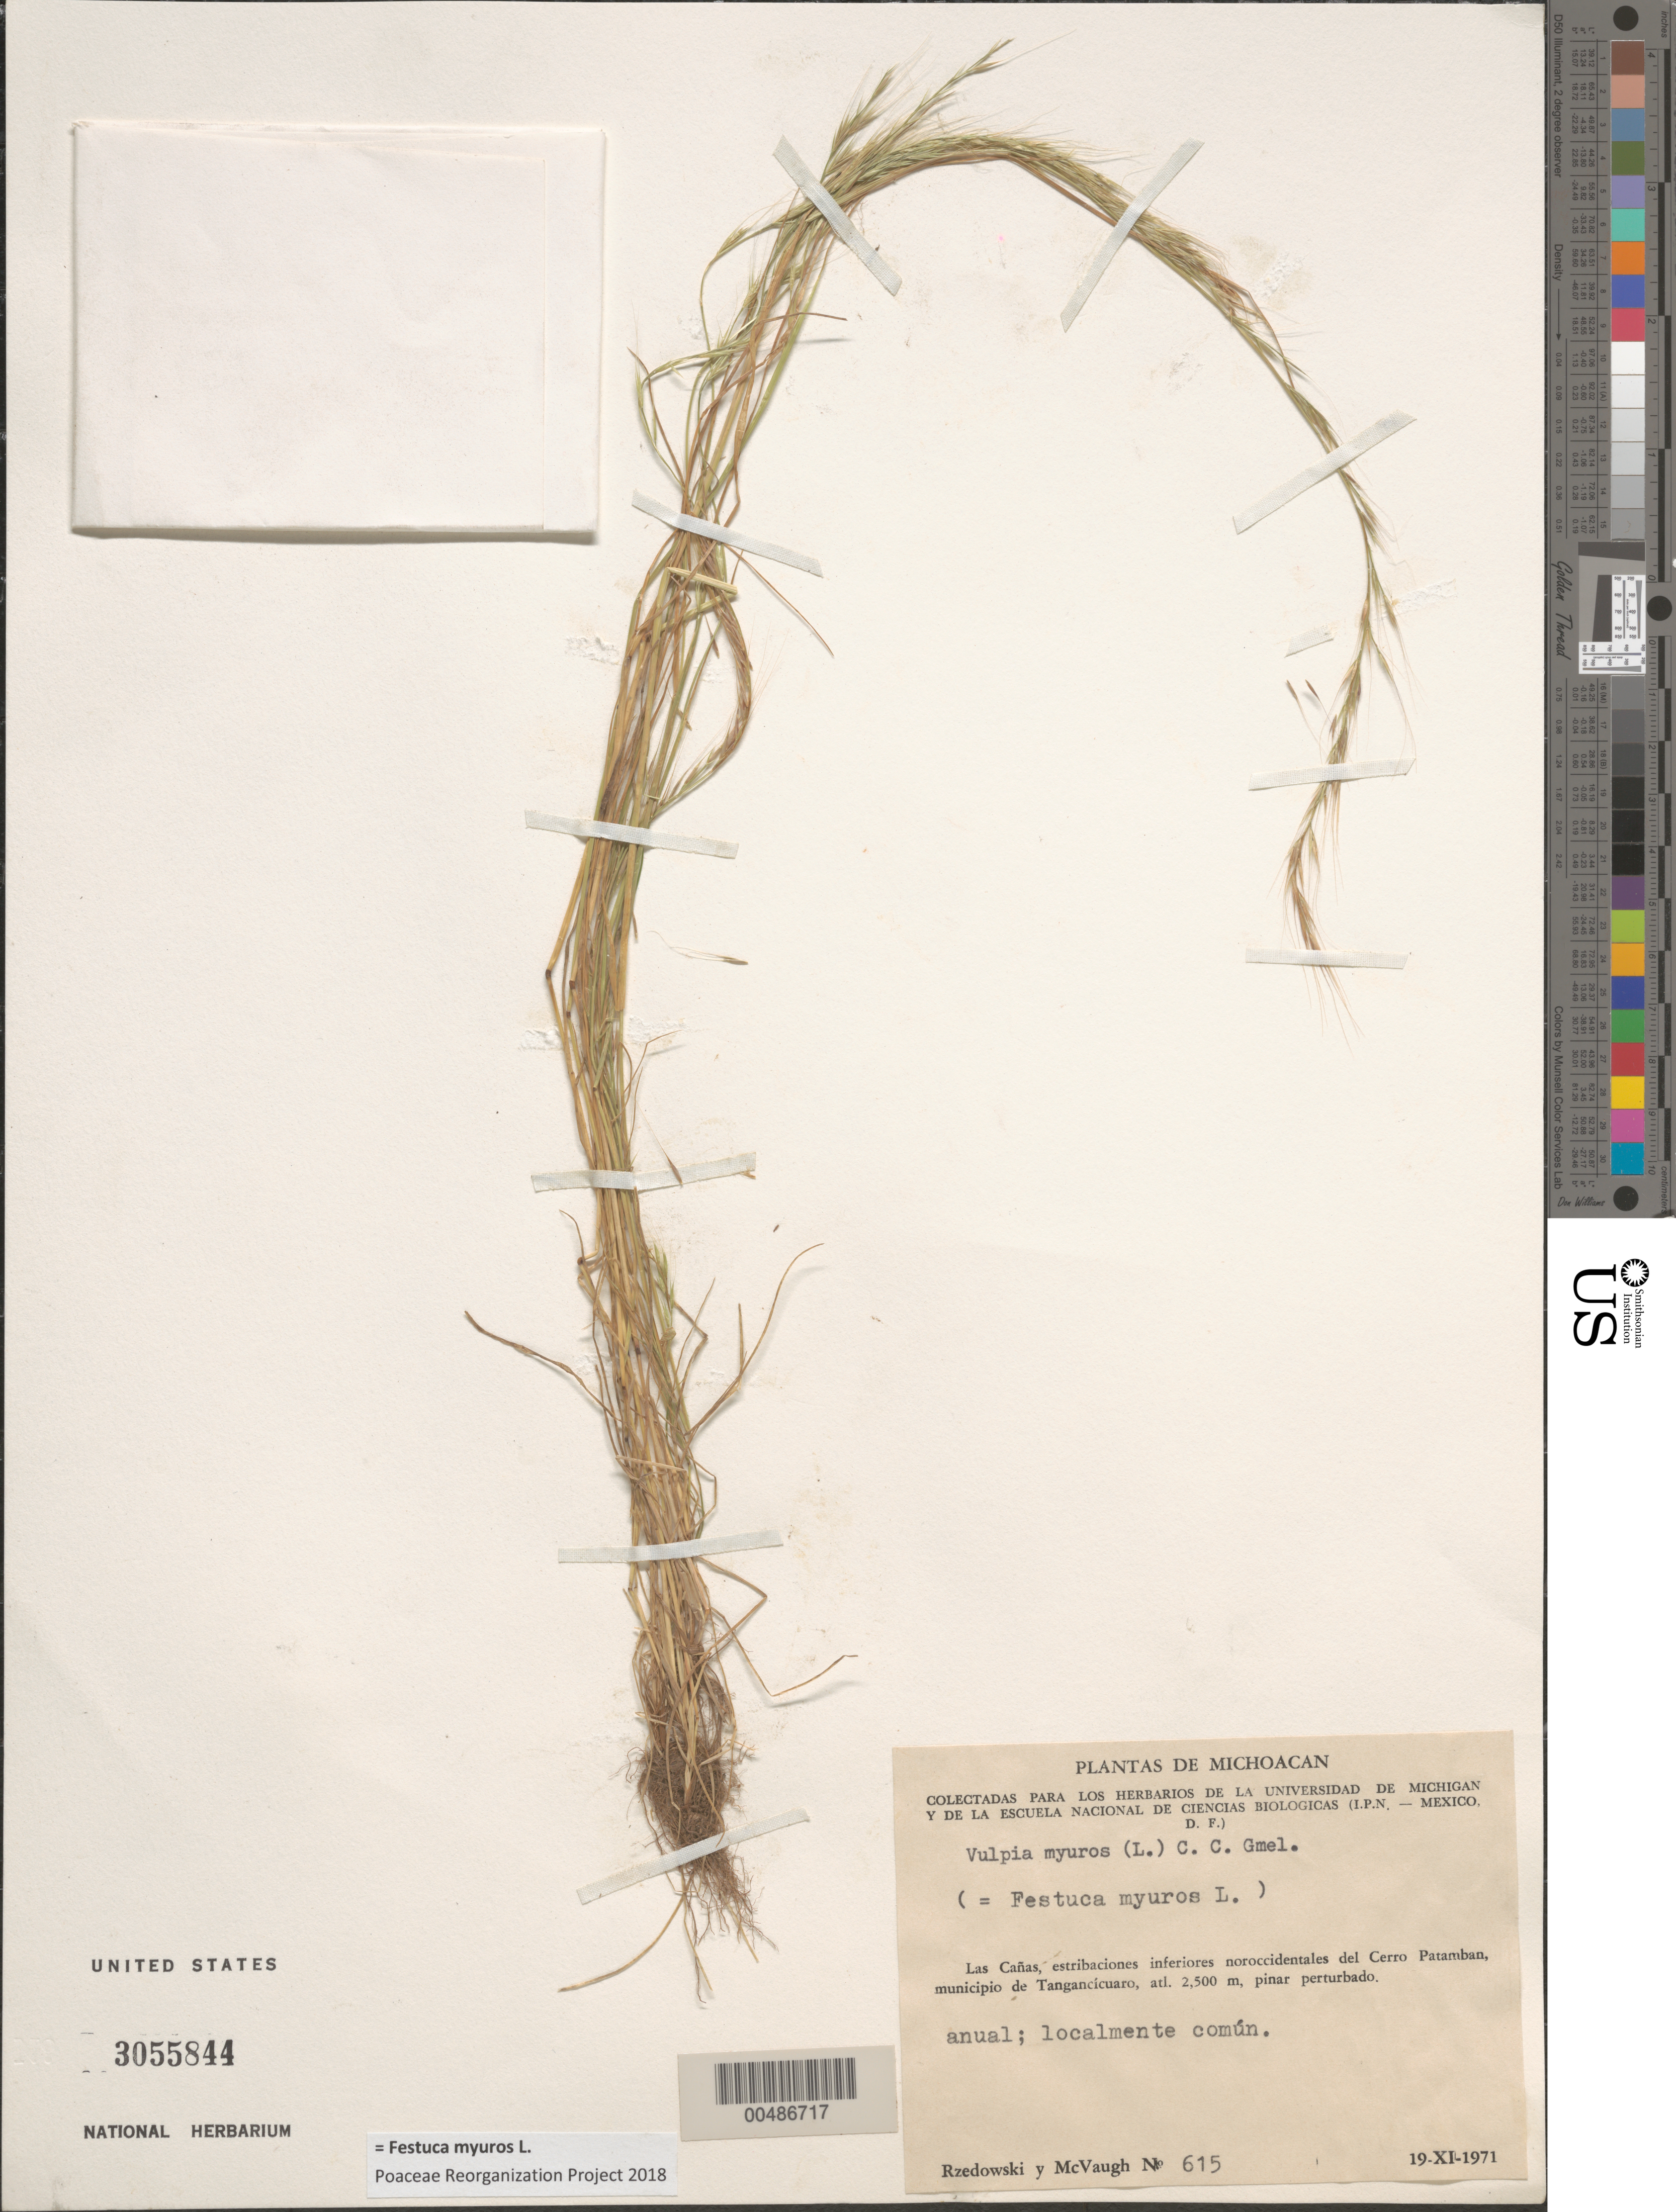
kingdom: Plantae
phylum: Tracheophyta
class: Liliopsida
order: Poales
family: Poaceae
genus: Festuca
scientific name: Festuca myuros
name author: L.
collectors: J. Rzedowski & R. McVaugh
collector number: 615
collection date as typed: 19 Nov 1971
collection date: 1971-11-19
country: Mexico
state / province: Michoacán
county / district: Tangancícuaro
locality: Las Ca¤as, estribaciones inferiores noroccidentales del Cerro Patamban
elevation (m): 2500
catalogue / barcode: US 3055844